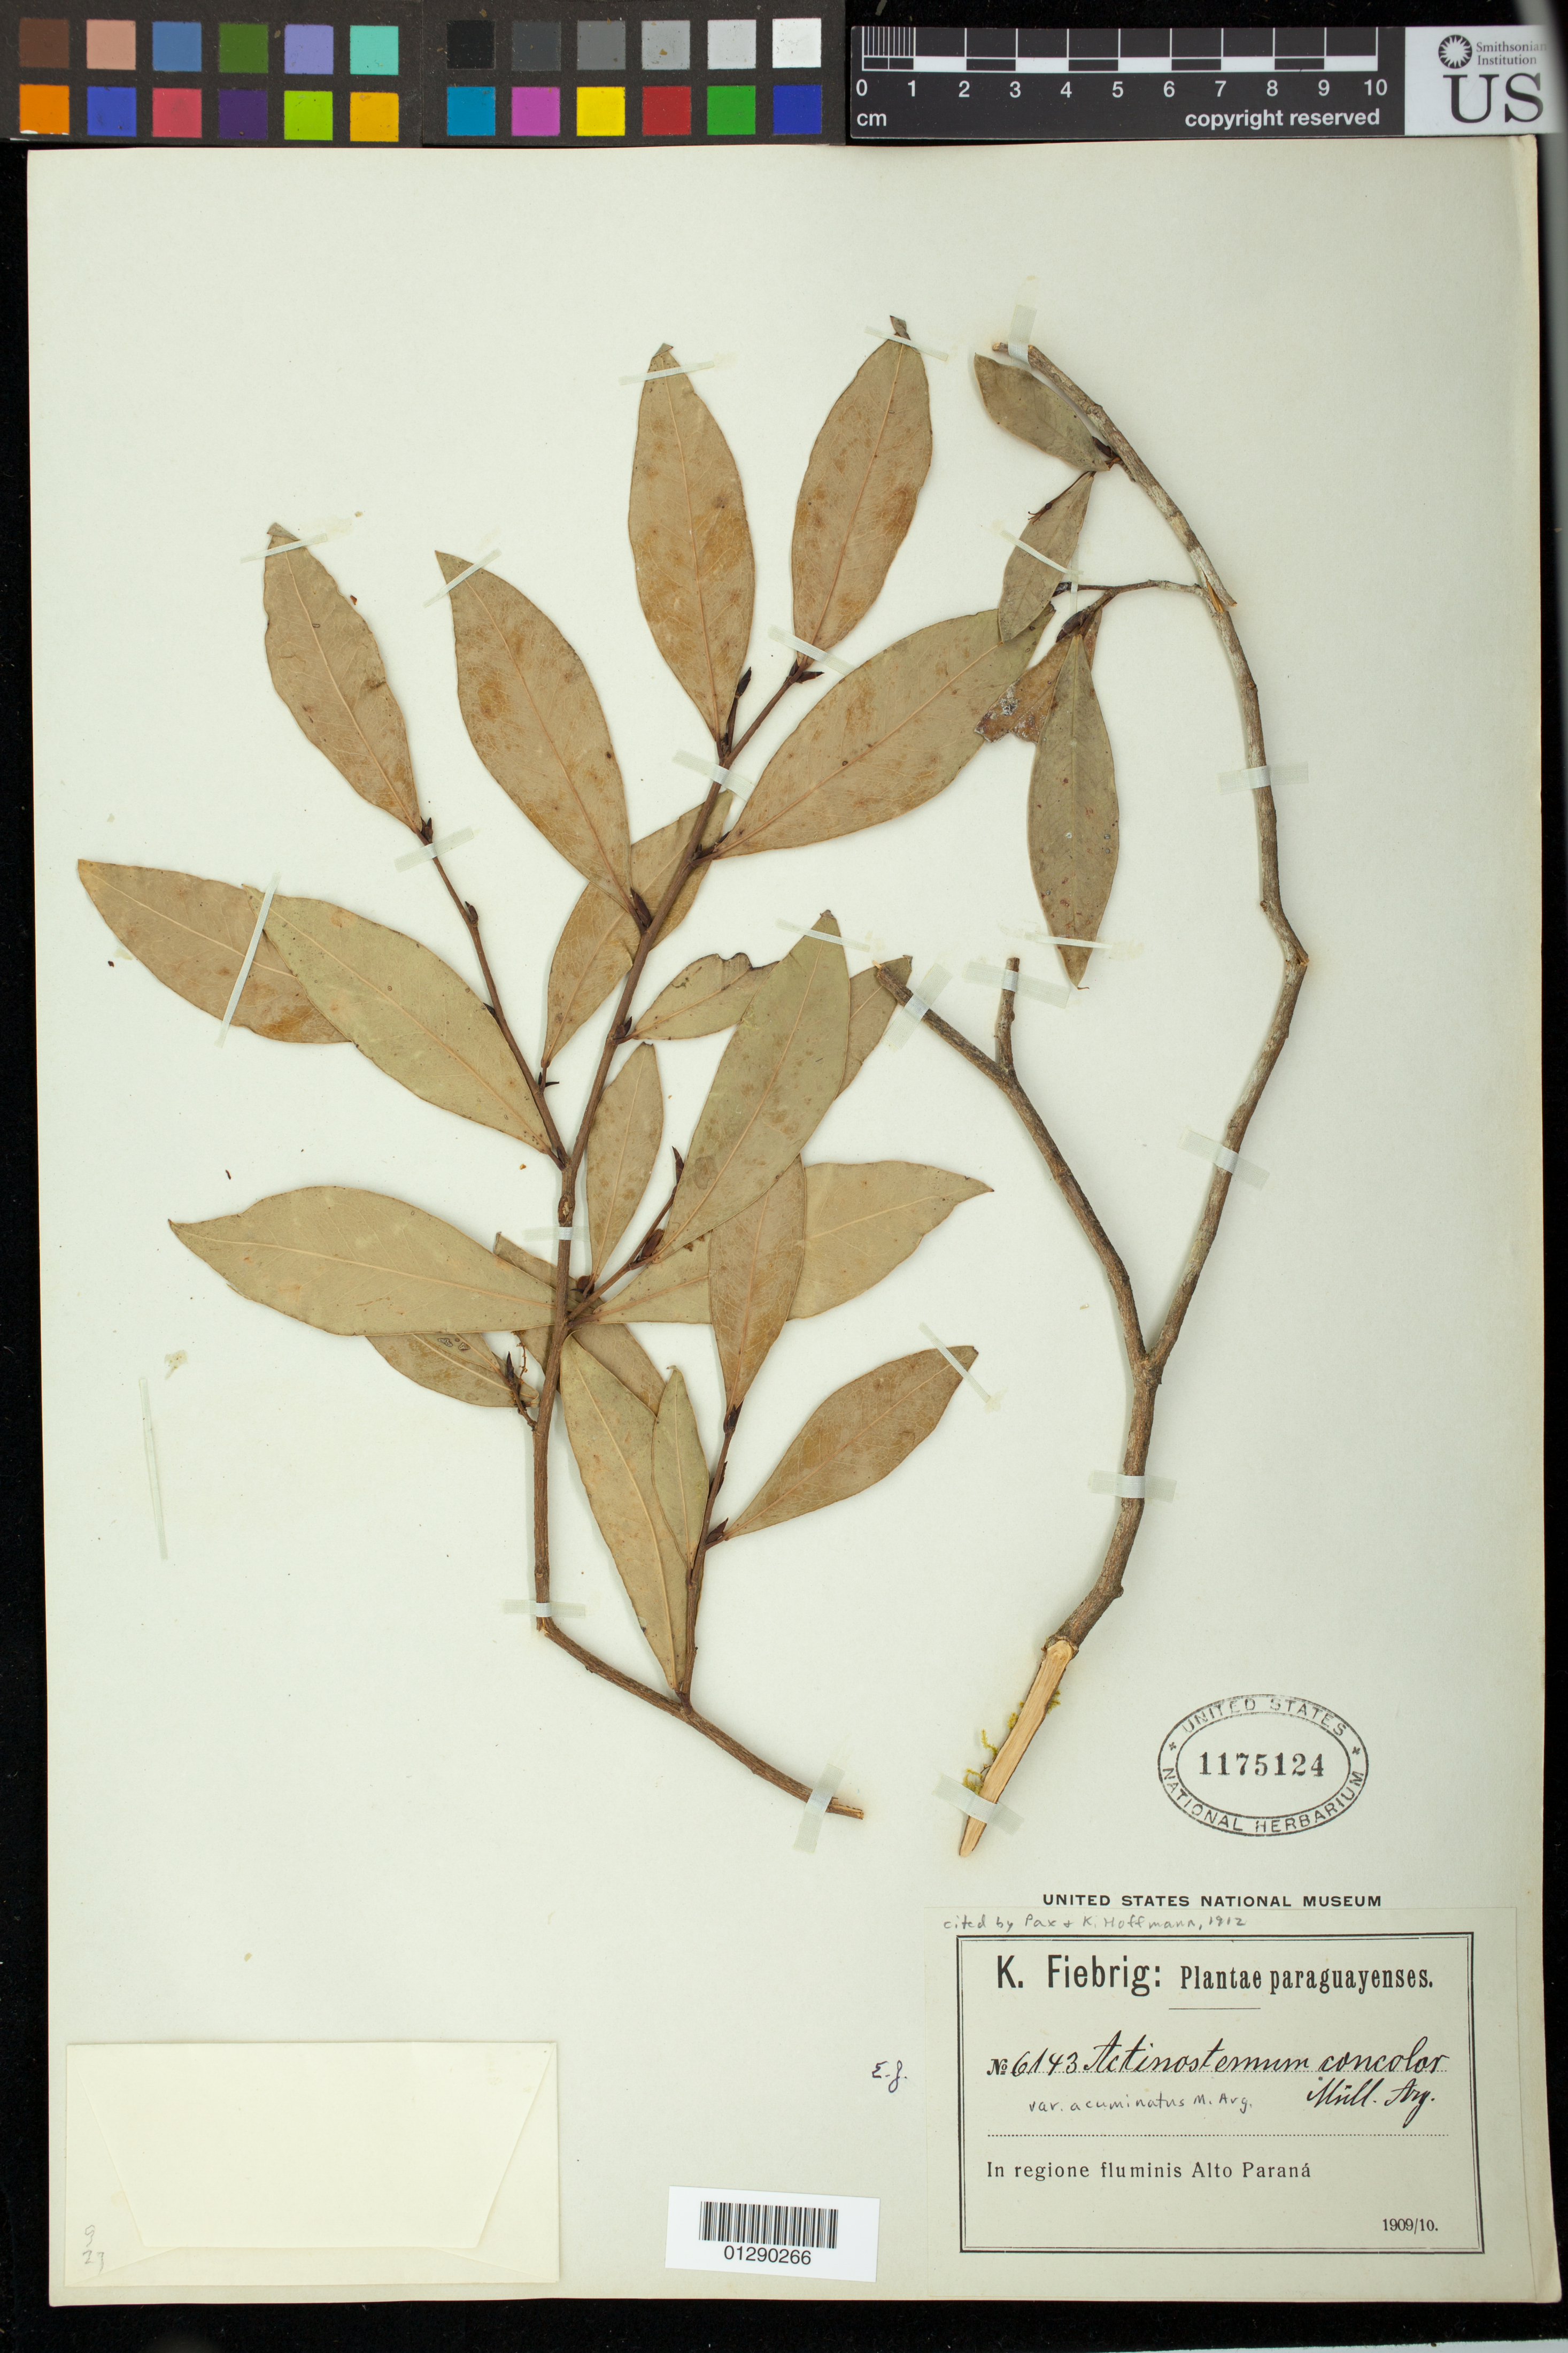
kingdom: Plantae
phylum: Tracheophyta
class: Magnoliopsida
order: Malpighiales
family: Euphorbiaceae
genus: Actinostemon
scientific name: Actinostemon concolor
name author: (Spreng.) Müll. Arg.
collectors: K. Fiebrig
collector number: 6143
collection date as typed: Oct 1909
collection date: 1909-10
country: Paraguay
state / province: Alto Paraná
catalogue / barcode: US 1175124